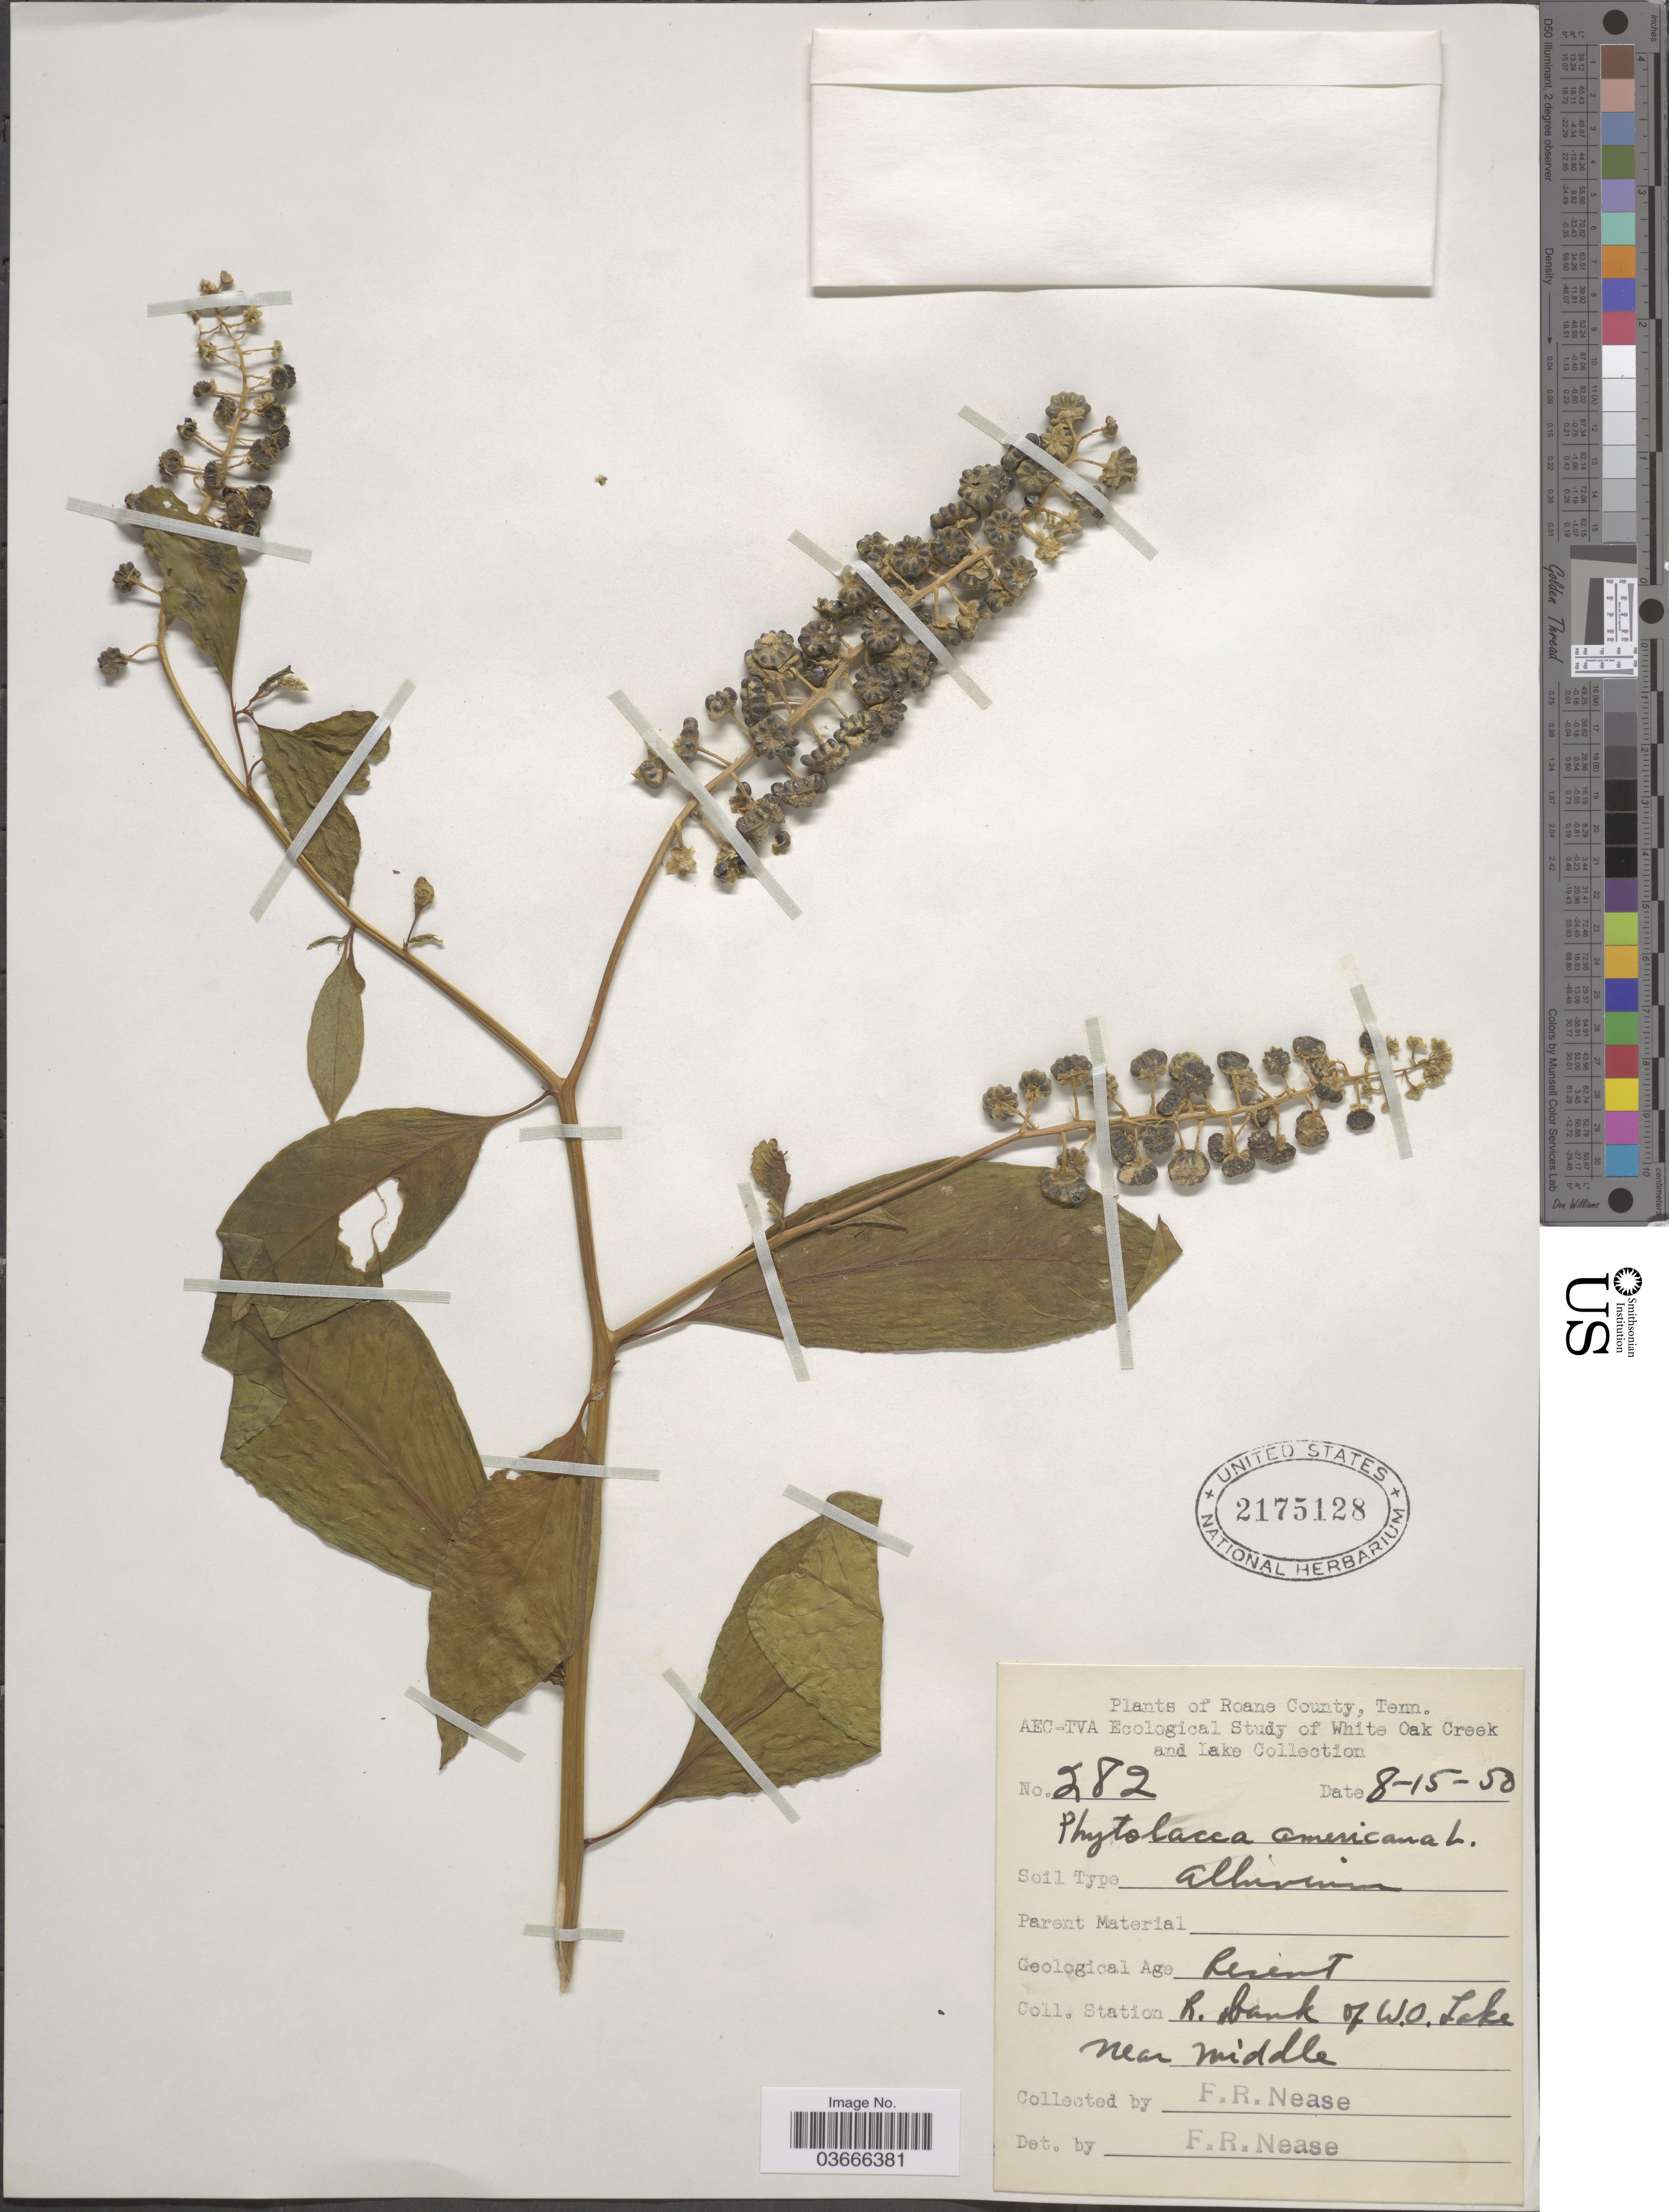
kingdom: Plantae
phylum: Tracheophyta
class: Magnoliopsida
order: Caryophyllales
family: Phytolaccaceae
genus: Phytolacca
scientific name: Phytolacca americana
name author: L.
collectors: F. Nease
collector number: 282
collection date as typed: Transcribed d/m/y: 15/8/50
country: United States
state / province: Tennessee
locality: Roane County. White Oak Creek and Lake. [unsure placement] Station R. bank of W.O. Lake near middle.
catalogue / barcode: US 2175128